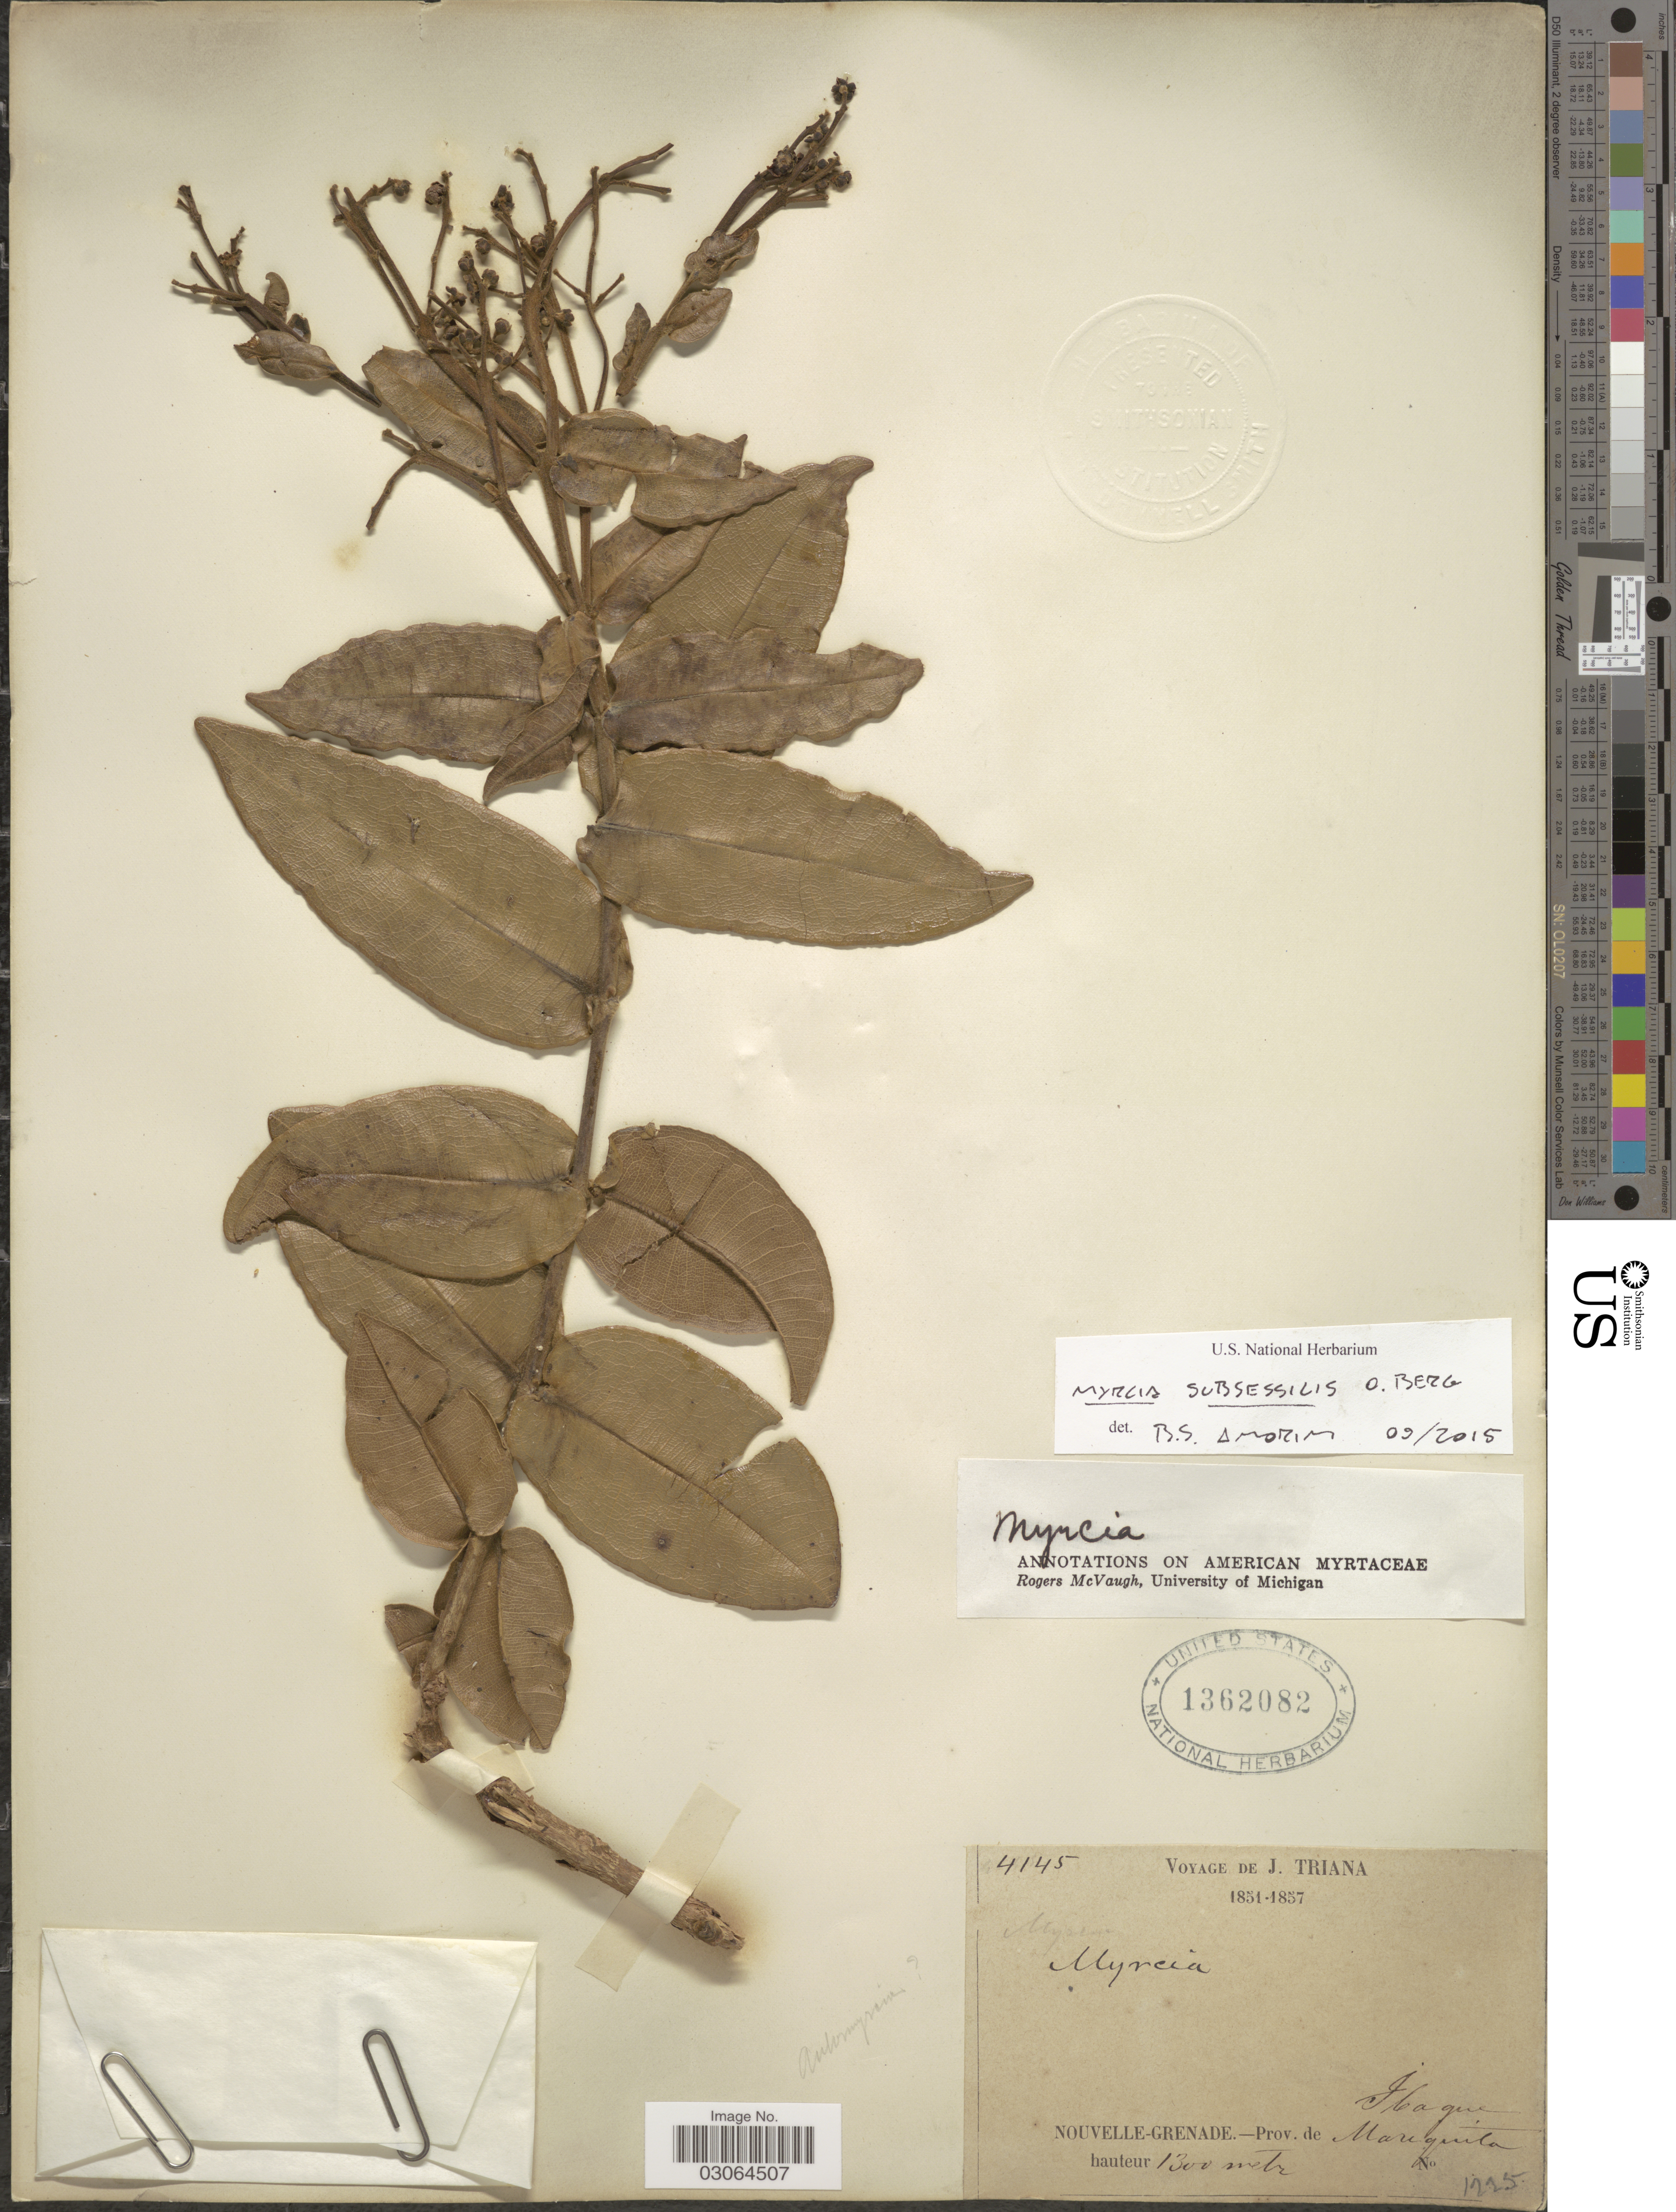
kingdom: Plantae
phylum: Tracheophyta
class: Magnoliopsida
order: Myrtales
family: Myrtaceae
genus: Myrcia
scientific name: Myrcia subsessilis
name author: O. Berg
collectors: J. Triana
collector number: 1225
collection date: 1851/1857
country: Colombia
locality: Nouvelle-Grenade, Prov. de Mariquita, Itaque.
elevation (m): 1300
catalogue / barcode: US 1362082